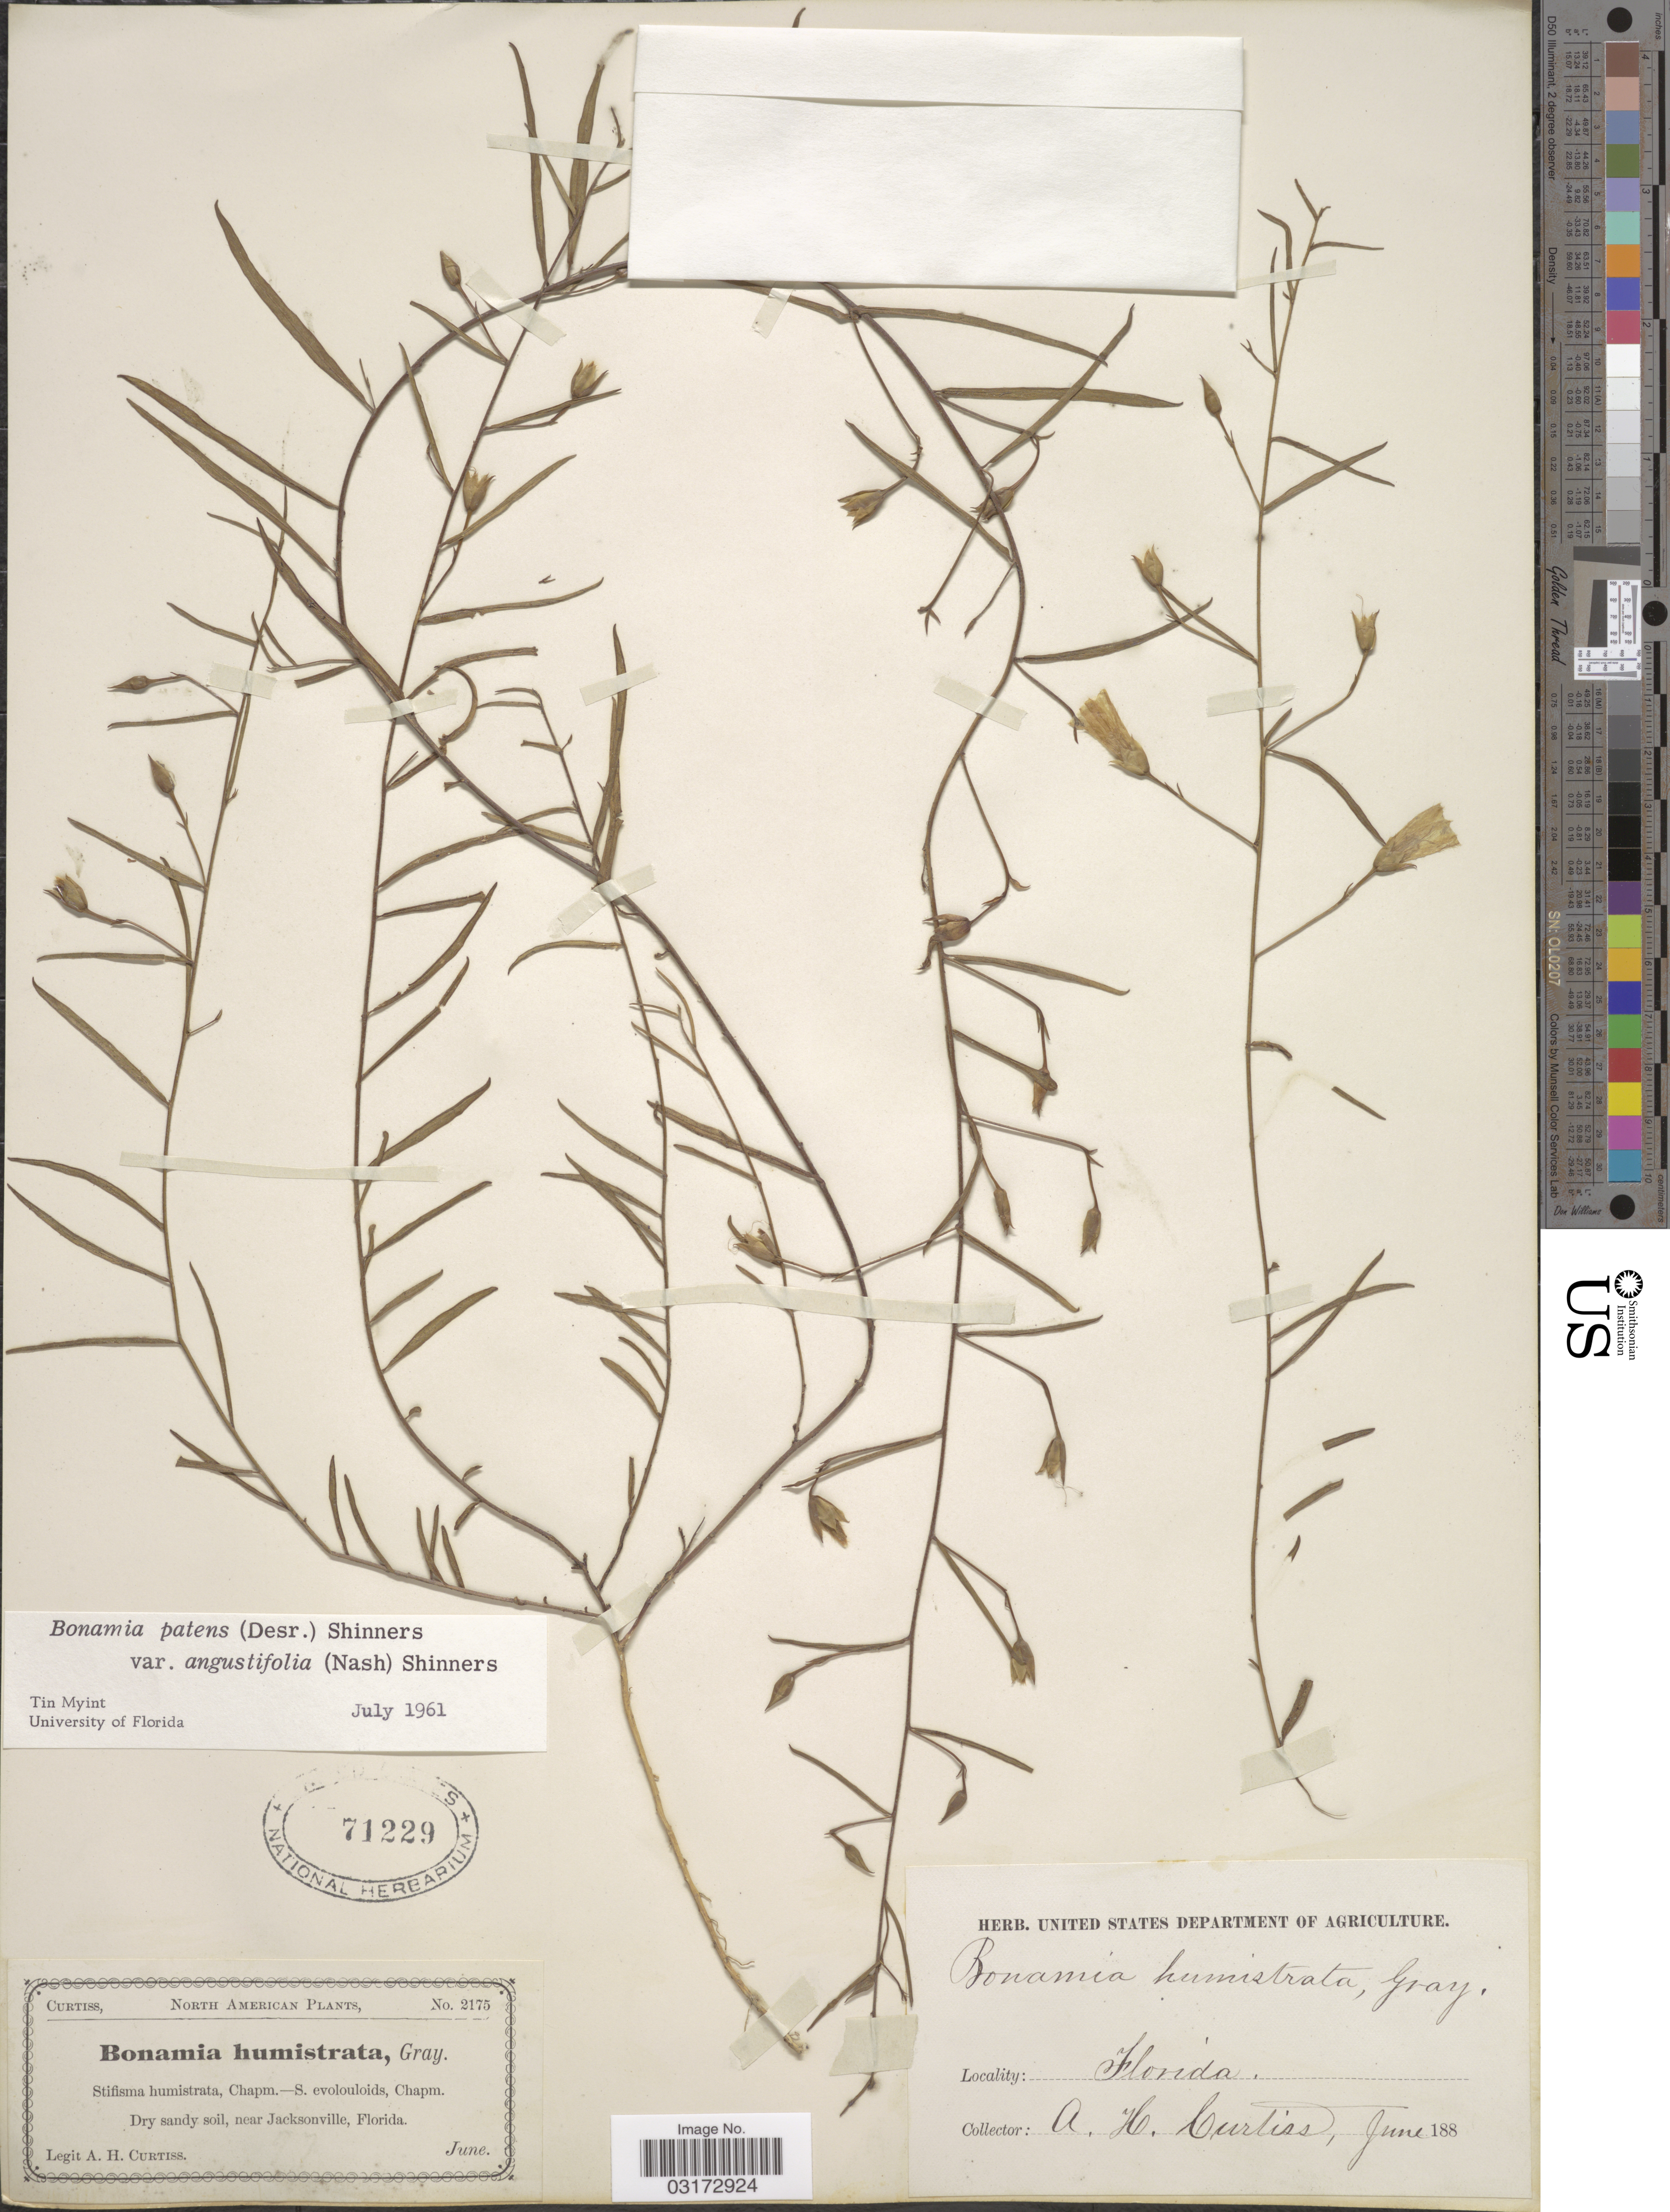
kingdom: Plantae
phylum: Tracheophyta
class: Magnoliopsida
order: Solanales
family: Convolvulaceae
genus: Stylisma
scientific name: Stylisma angustifolia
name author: (Nash) House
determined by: Strong, Mark T., (BOT), Smithsonian Institution - National Museum of Natural History (UNITED STATES)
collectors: A. H. Curtiss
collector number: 2175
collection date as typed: June 188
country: United States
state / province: Florida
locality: Near Jacksonville.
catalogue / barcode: US 71229